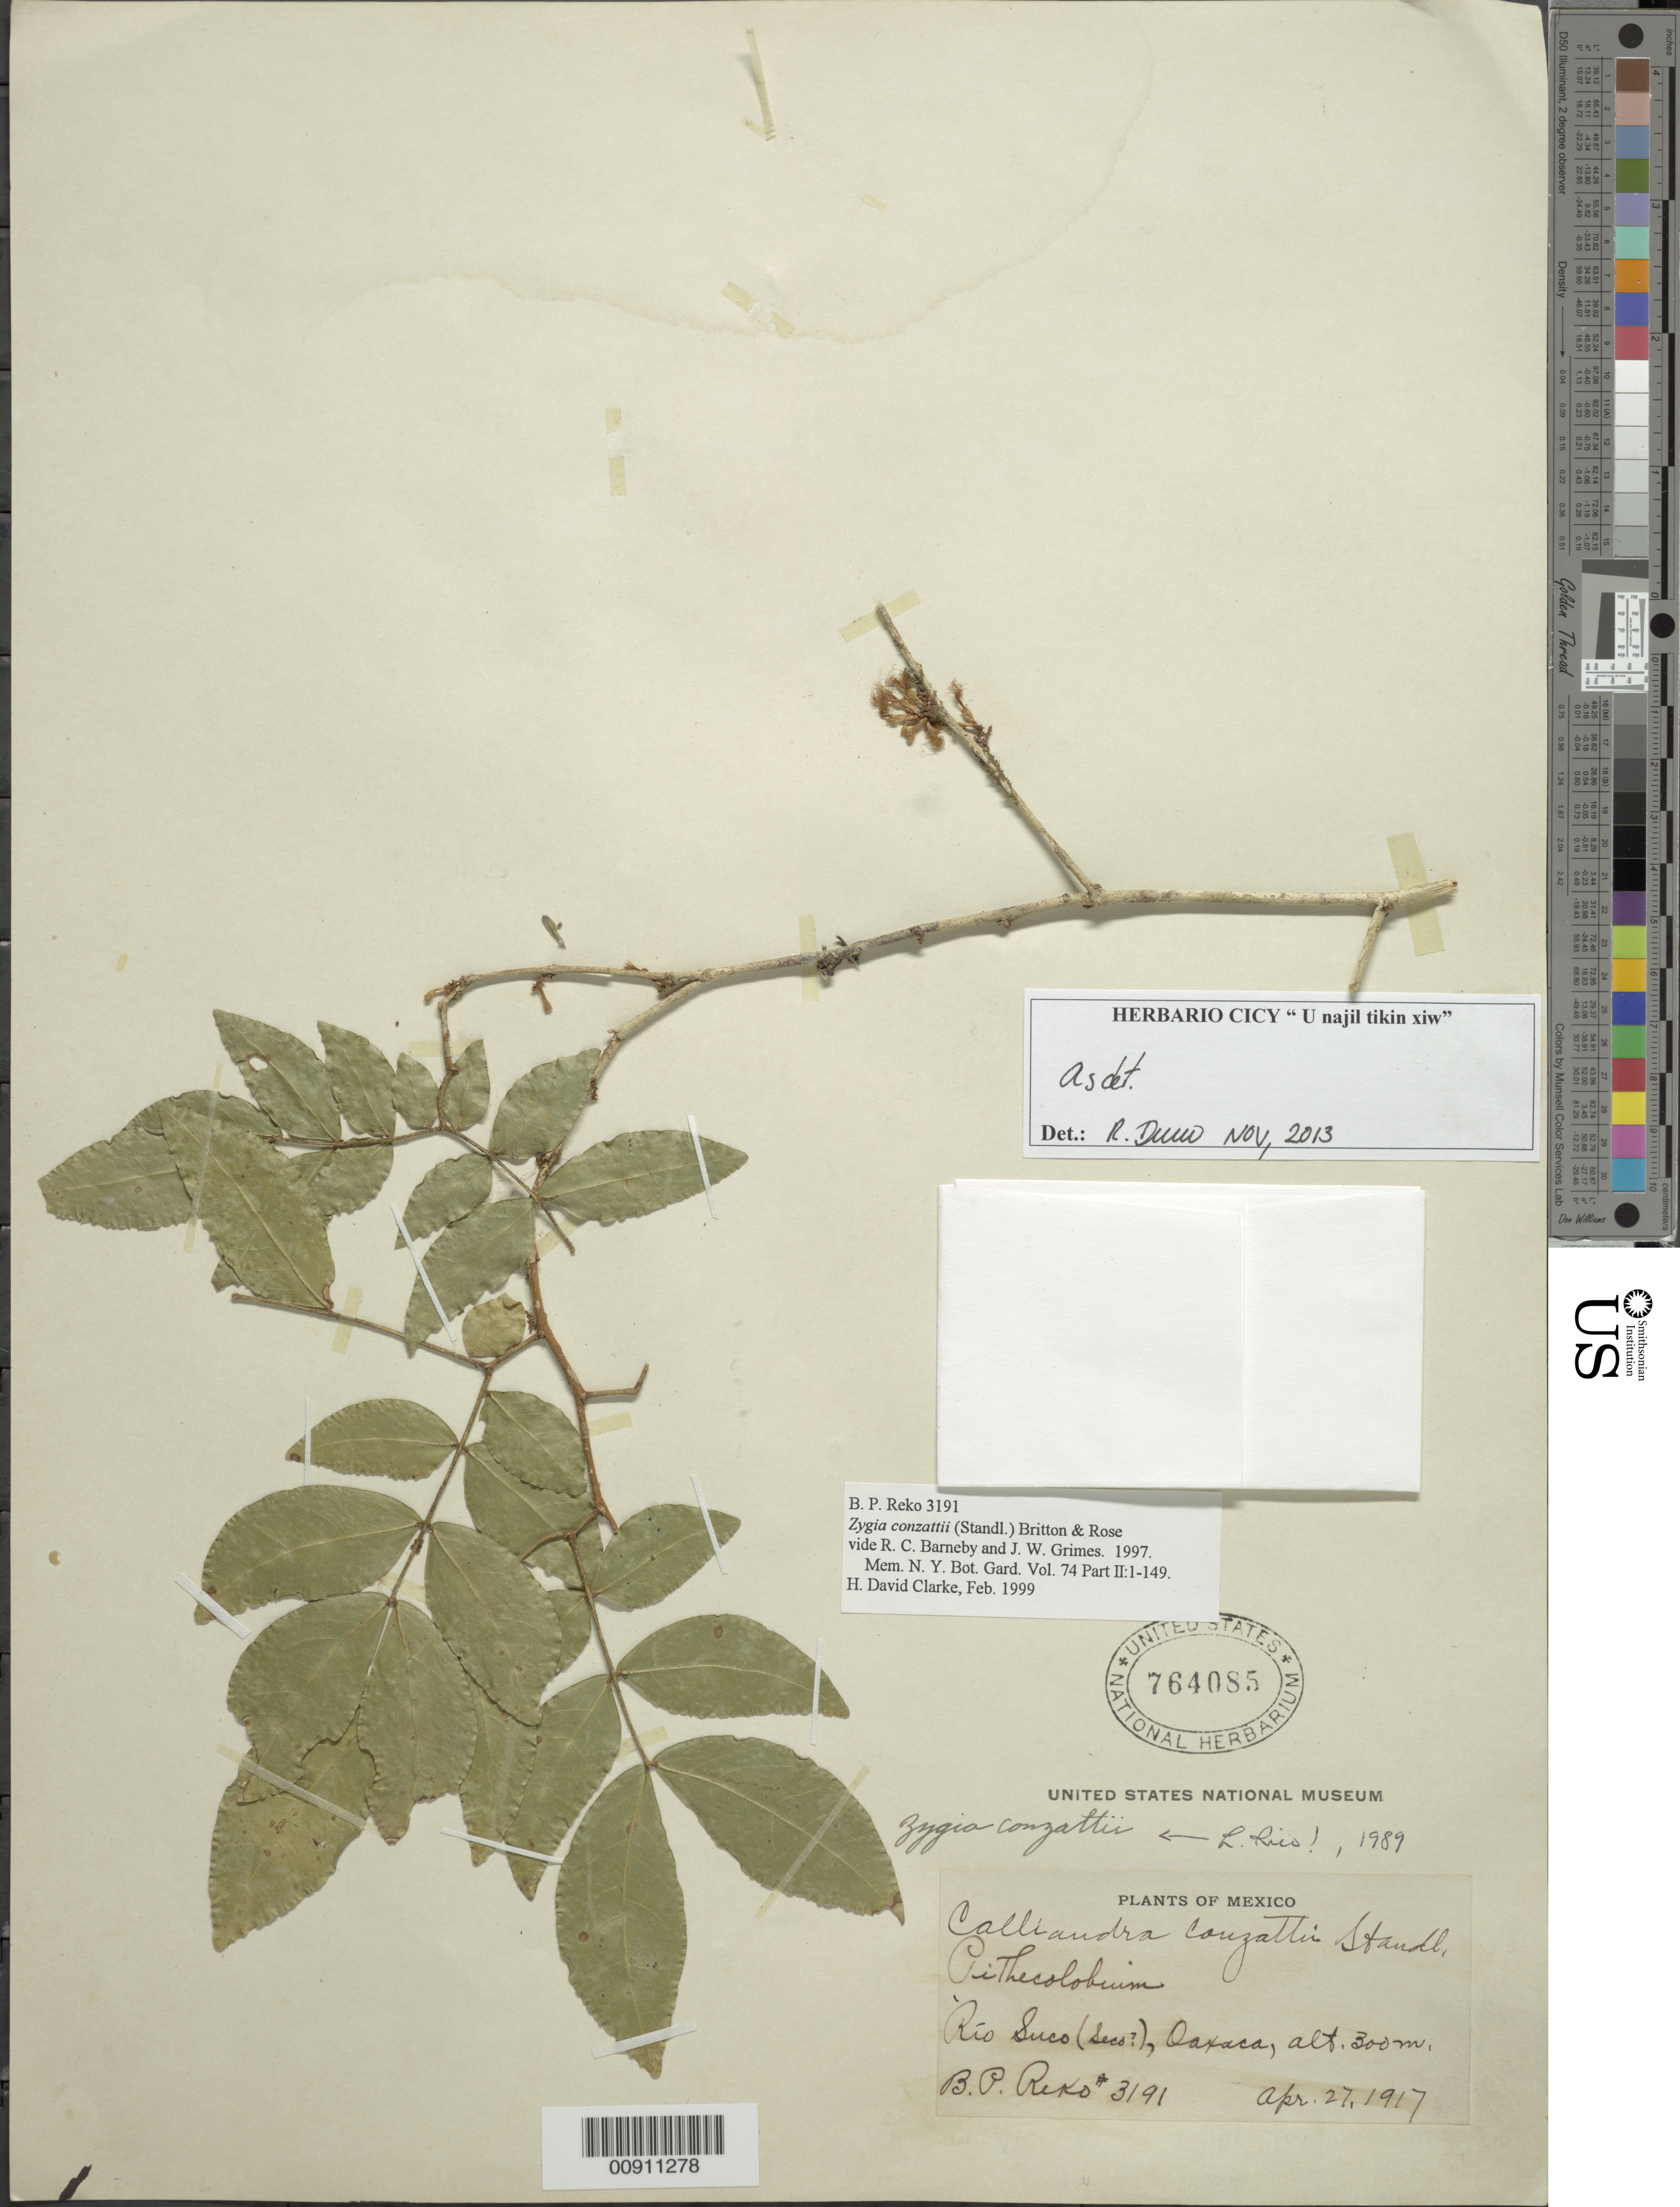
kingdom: Plantae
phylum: Tracheophyta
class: Magnoliopsida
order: Fabales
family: Fabaceae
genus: Zygia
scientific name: Zygia conzattii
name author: (Standl.) Britton & Rose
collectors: B. P. Reko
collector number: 3191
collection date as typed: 27 Apr 1917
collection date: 1917-04-27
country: Mexico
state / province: Oaxaca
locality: Río Suco (Seco?), Oaxaca.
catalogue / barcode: US 764085